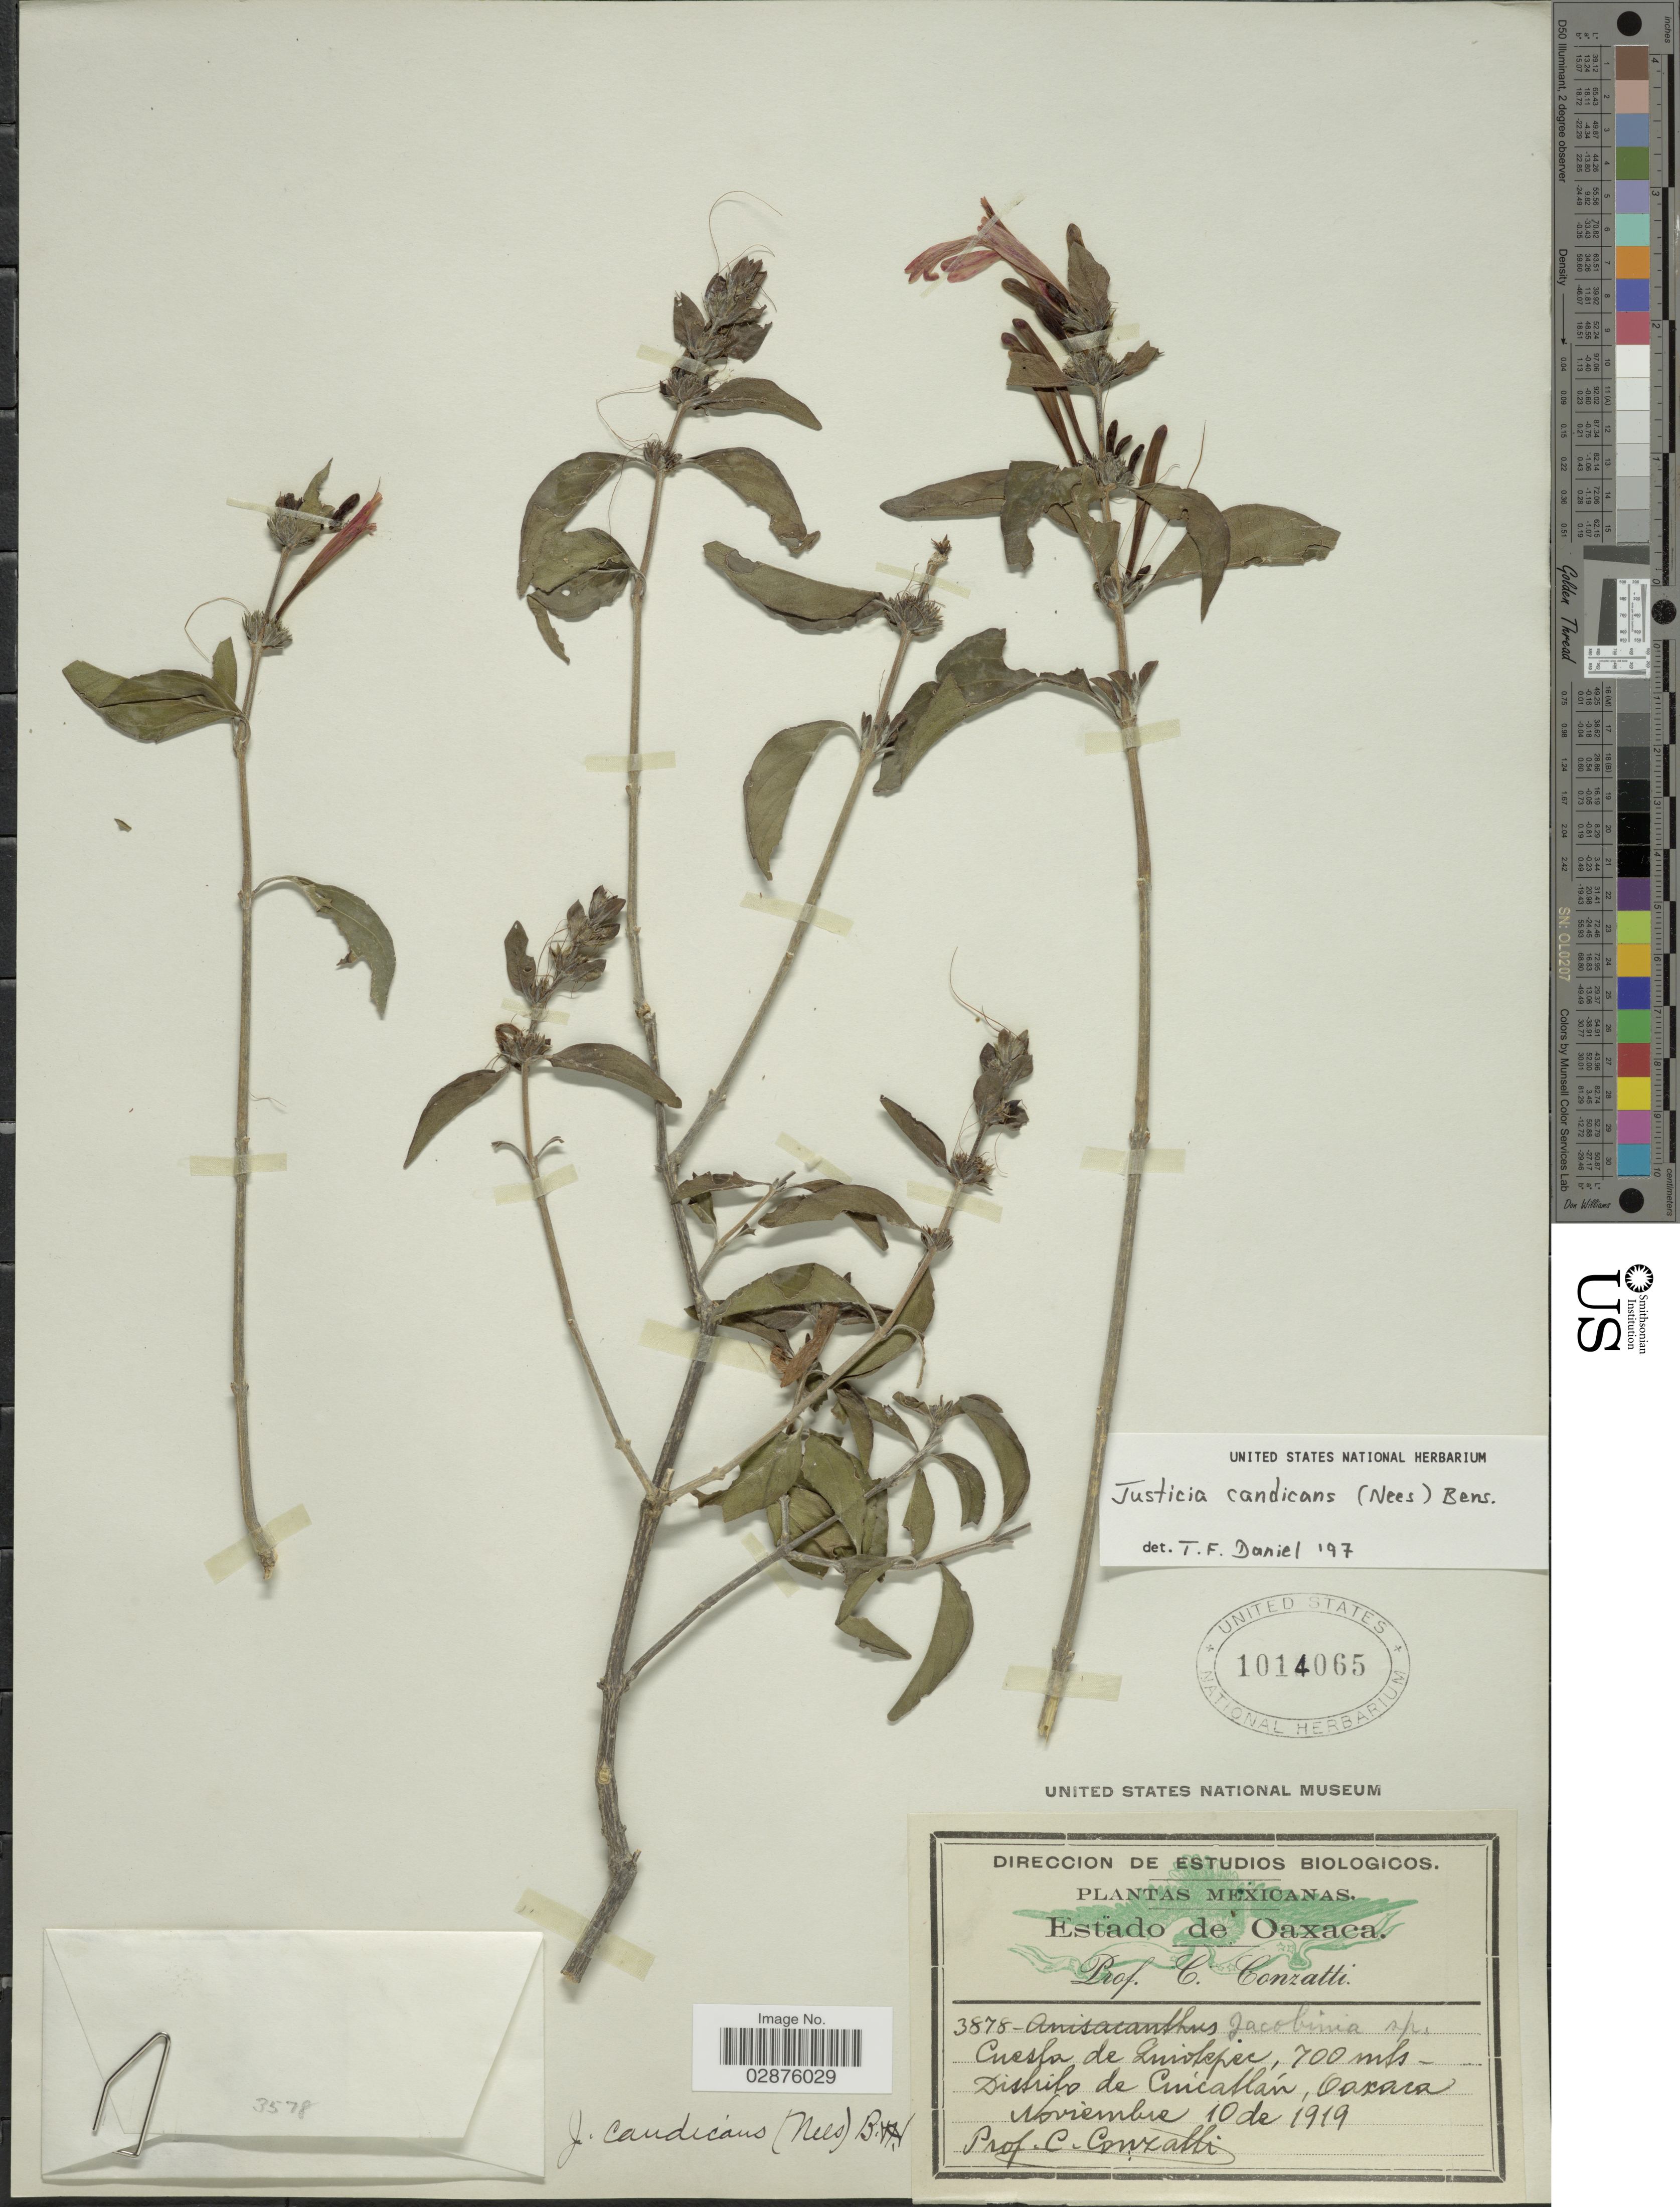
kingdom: Plantae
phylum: Tracheophyta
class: Magnoliopsida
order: Lamiales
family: Acanthaceae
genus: Justicia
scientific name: Justicia candicans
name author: (Nees) L.D. Benson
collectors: C. Conzatti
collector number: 3878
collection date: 1919-11-10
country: Mexico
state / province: Oaxaca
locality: Cuesta de Quiotepec, Distrito de Cuicatlán, Oaxaca.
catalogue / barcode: US 1014065